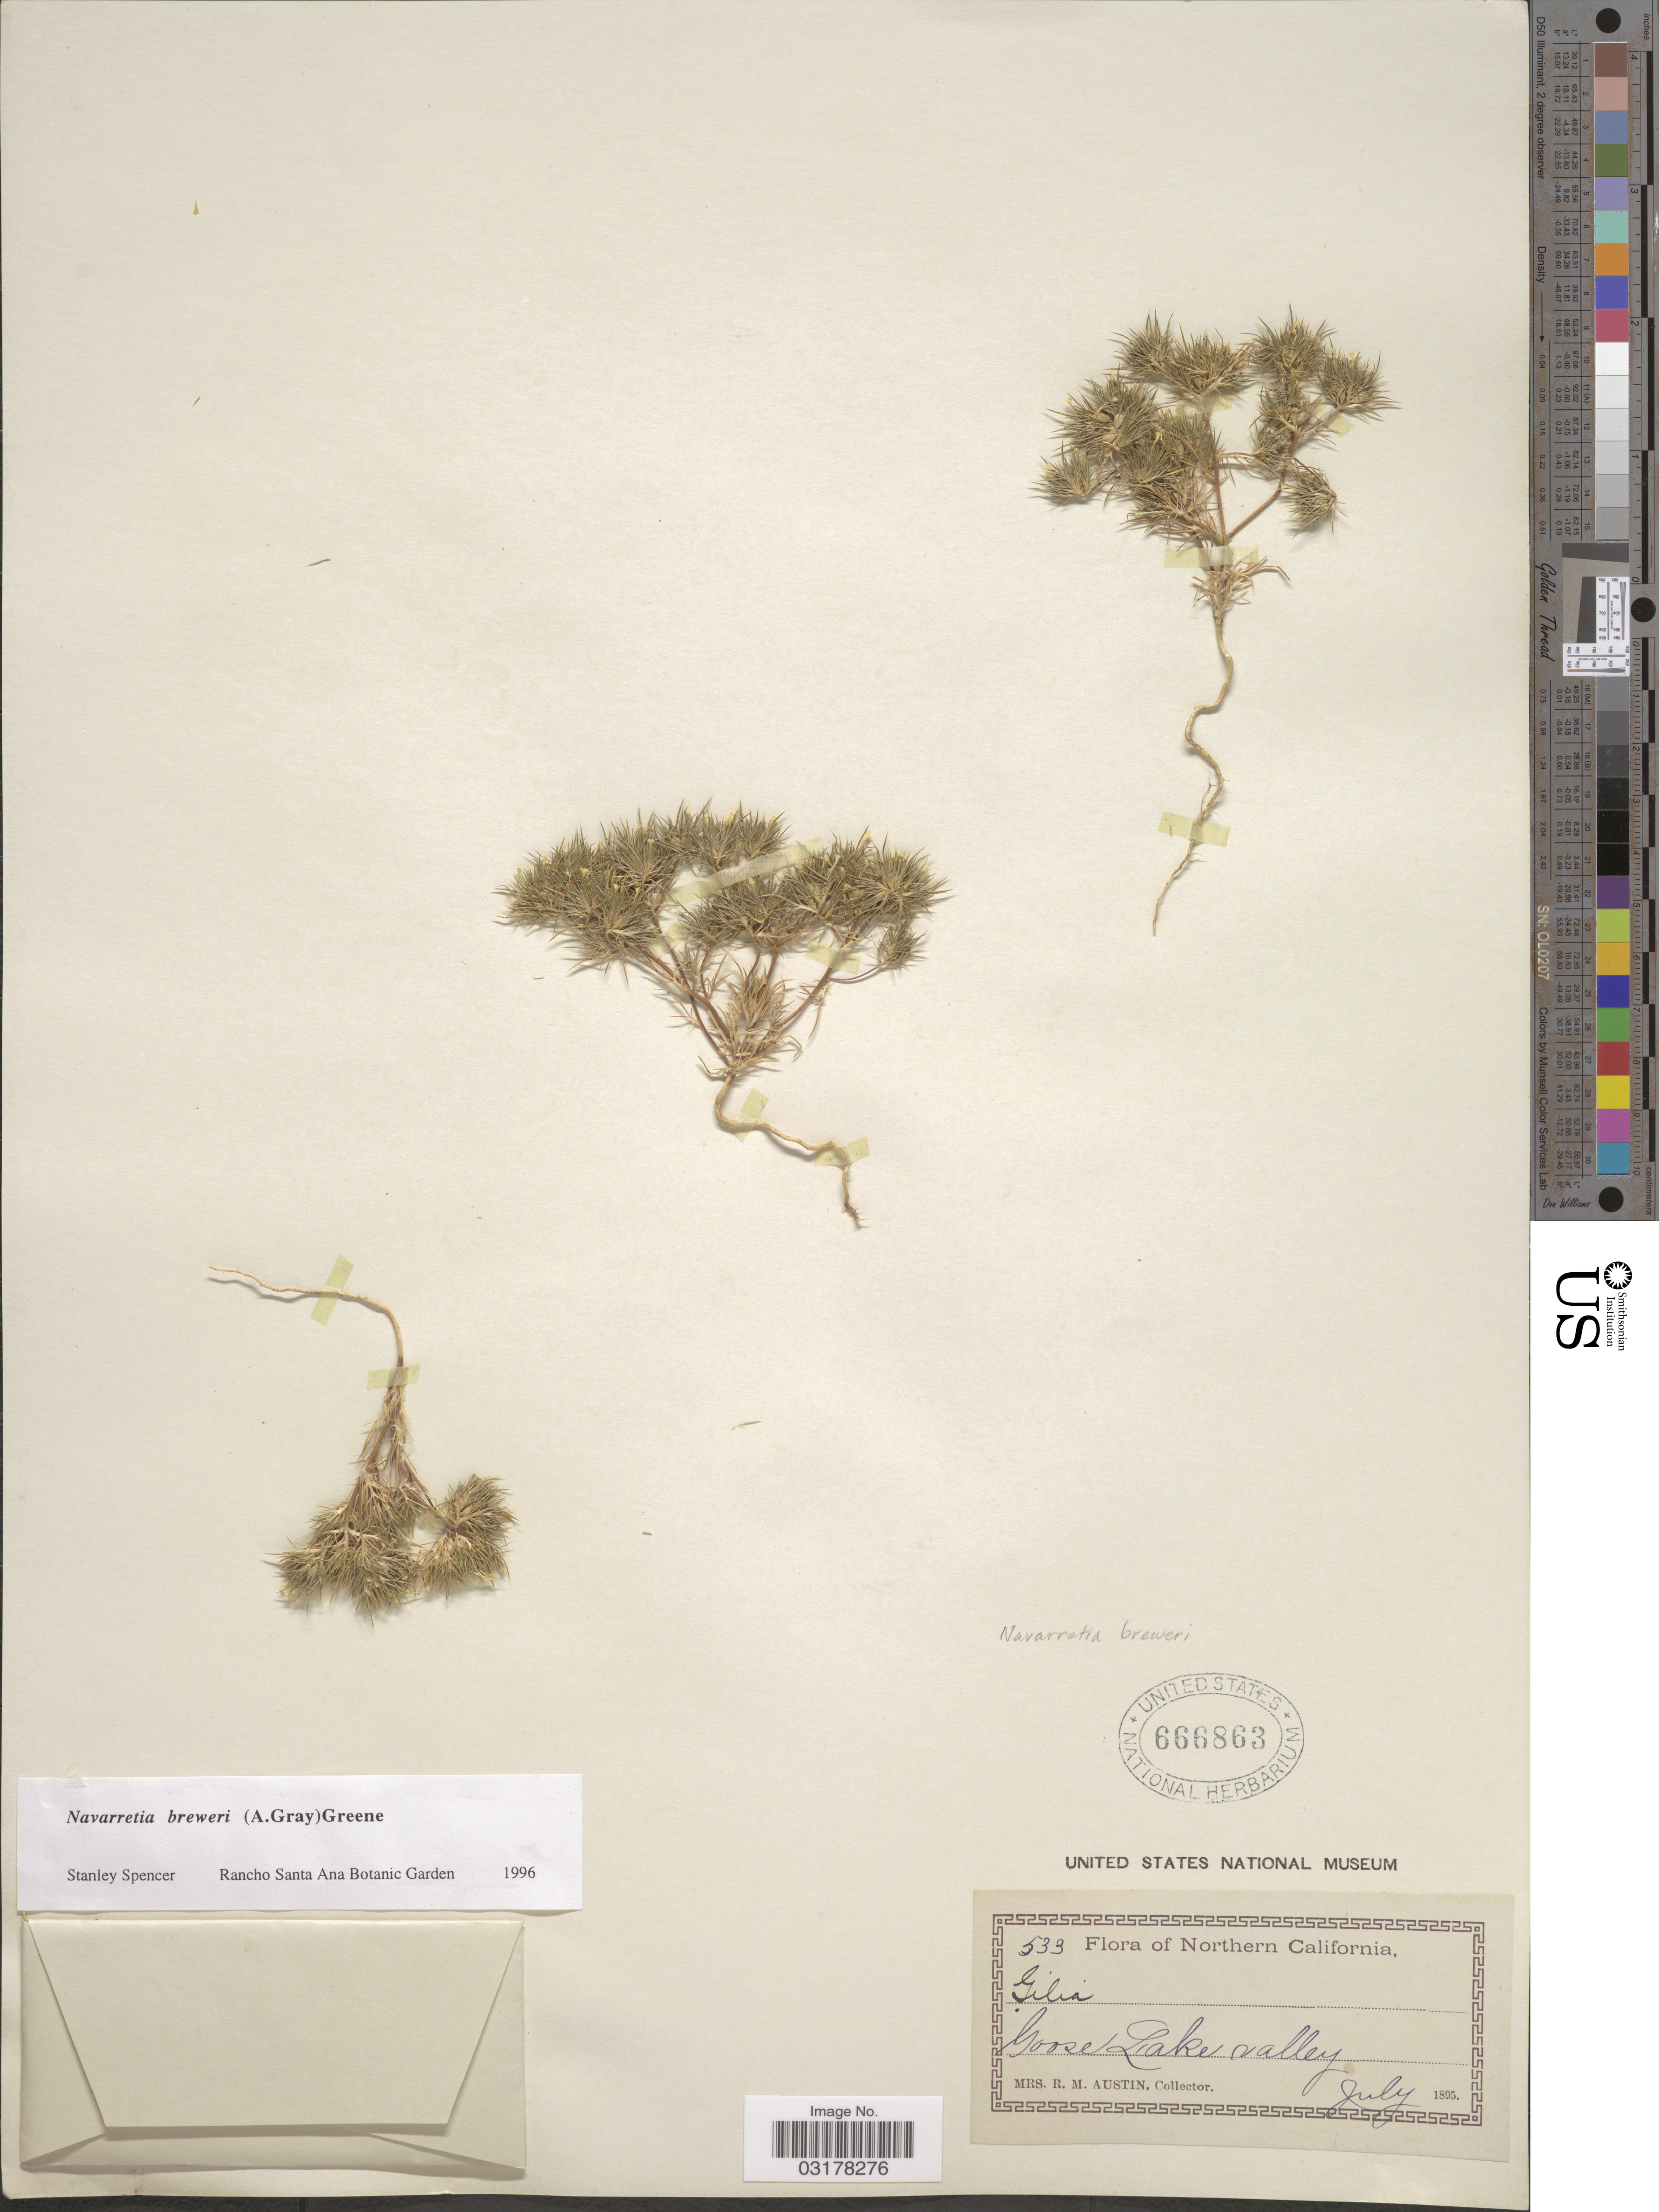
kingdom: Plantae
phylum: Tracheophyta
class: Magnoliopsida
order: Ericales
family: Polemoniaceae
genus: Navarretia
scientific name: Navarretia breweri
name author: (A. Gray) Greene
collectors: R. Austin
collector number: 533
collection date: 1895-07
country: United States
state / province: California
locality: Northern California. Goose Lake valley.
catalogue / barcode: US 666863